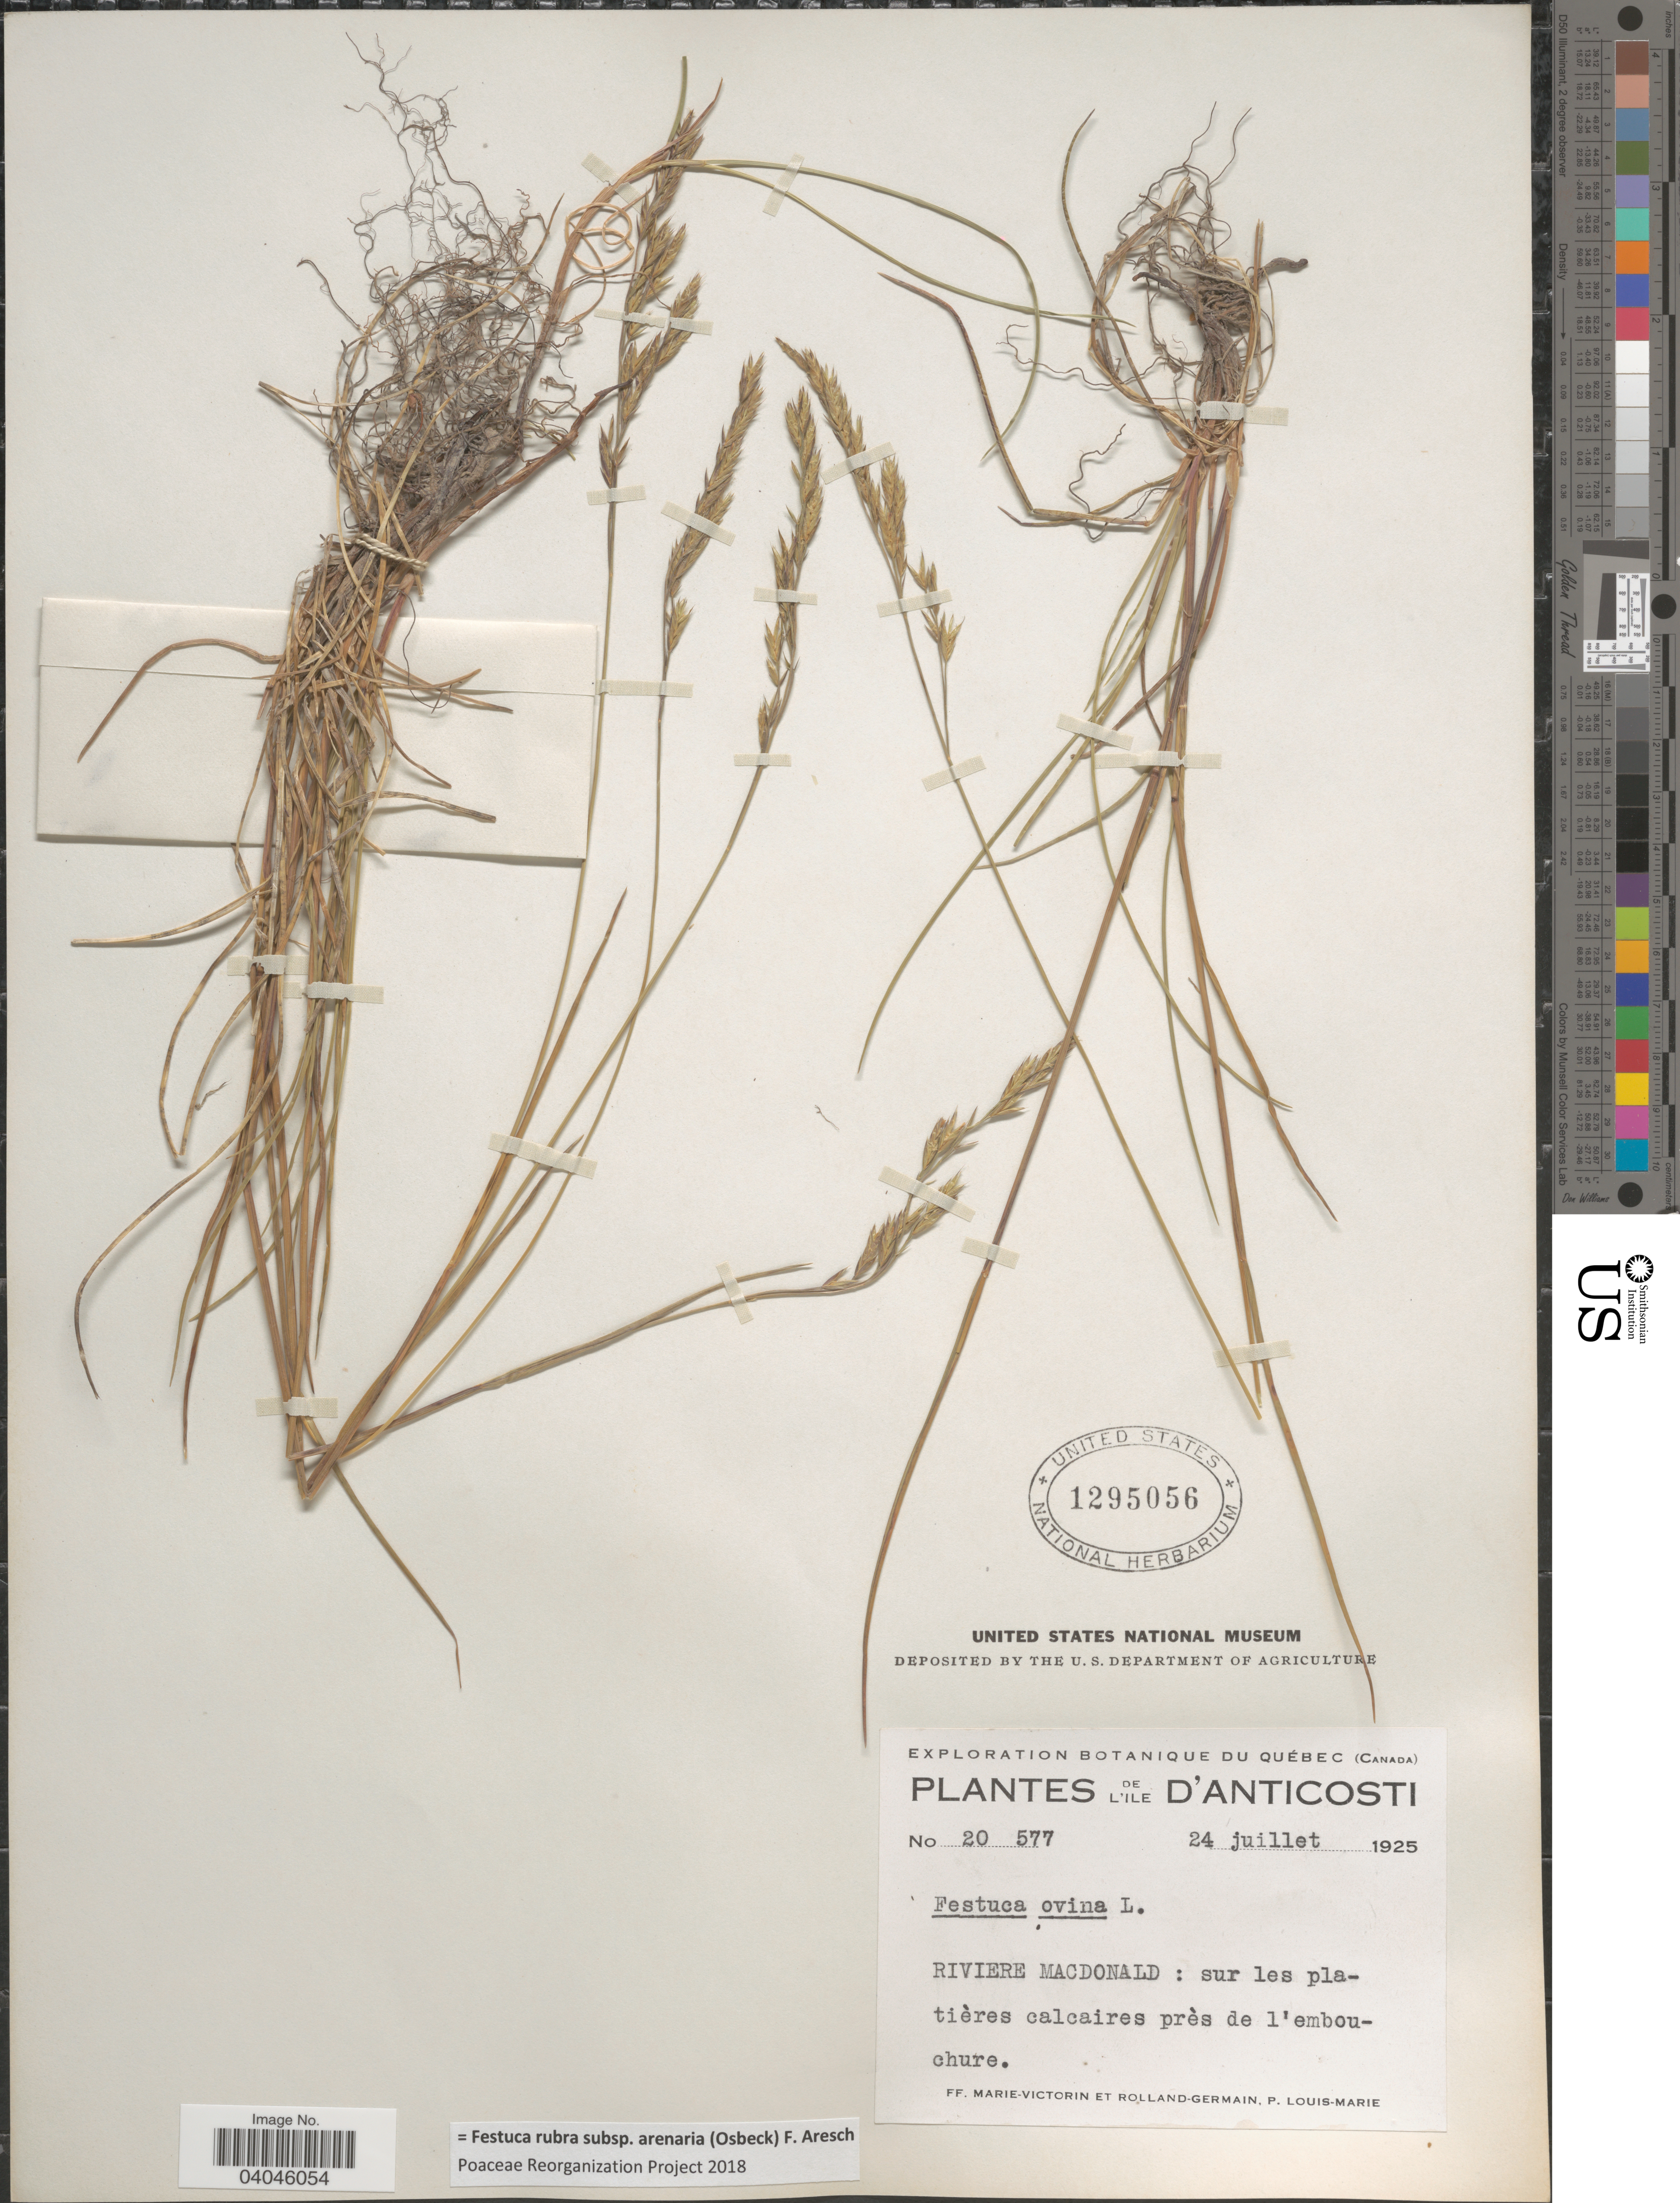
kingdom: Plantae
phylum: Tracheophyta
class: Liliopsida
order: Poales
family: Poaceae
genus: Festuca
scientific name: Festuca rubra subsp. arenaria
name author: (Osbeck) F. Aresch.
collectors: F. Marie-Victorin, Rolland-Germain & L.-M. LaLonde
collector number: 20577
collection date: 1925-07-24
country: Canada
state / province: Quebec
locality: L'ile D'Anticosti. Riviere MacDonald: sur les platières calcaires près de l' embouchure.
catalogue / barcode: US 1295056